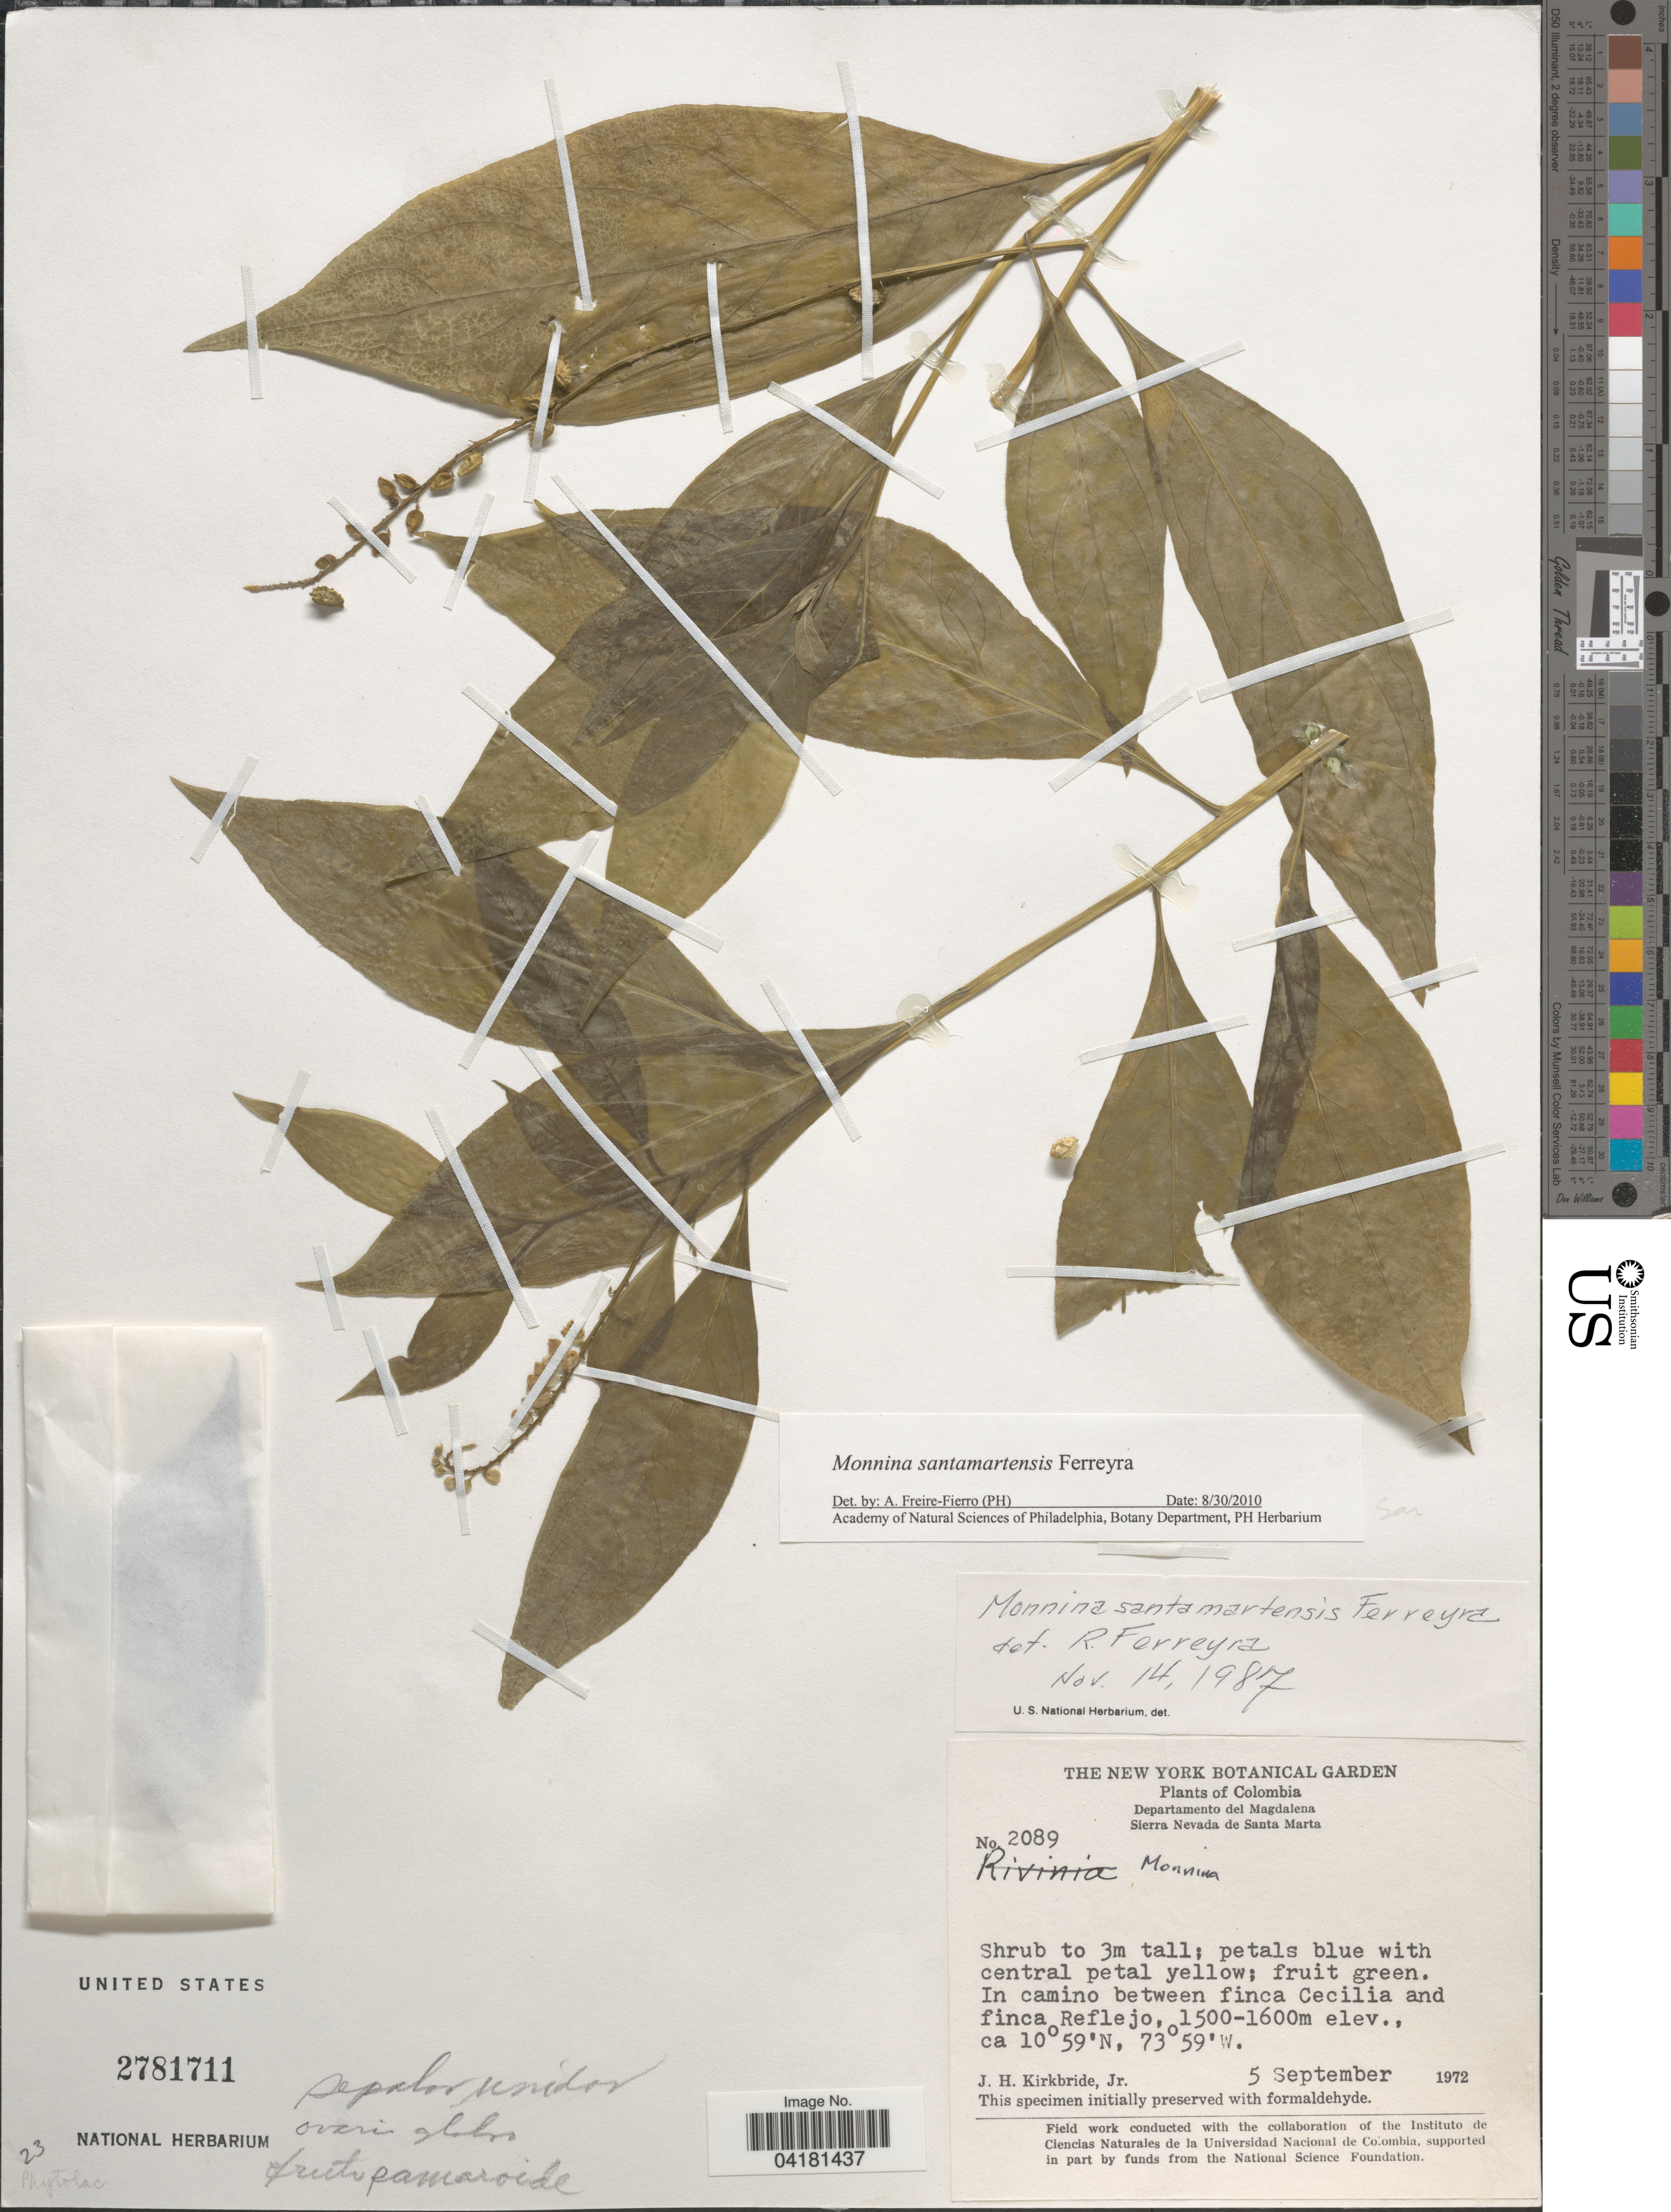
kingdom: Plantae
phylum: Tracheophyta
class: Magnoliopsida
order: Fabales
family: Polygalaceae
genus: Monnina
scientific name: Monnina santamartensis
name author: Ferreyra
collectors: J. H. Kirkbride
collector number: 2089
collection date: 1972-09-05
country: Colombia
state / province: Magdalena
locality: Departamento del Magdalena. Sierra Nevada de Santa Marta. In camino between finca Cecilia and finca Reflejo.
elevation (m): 1500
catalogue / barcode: US 2781711